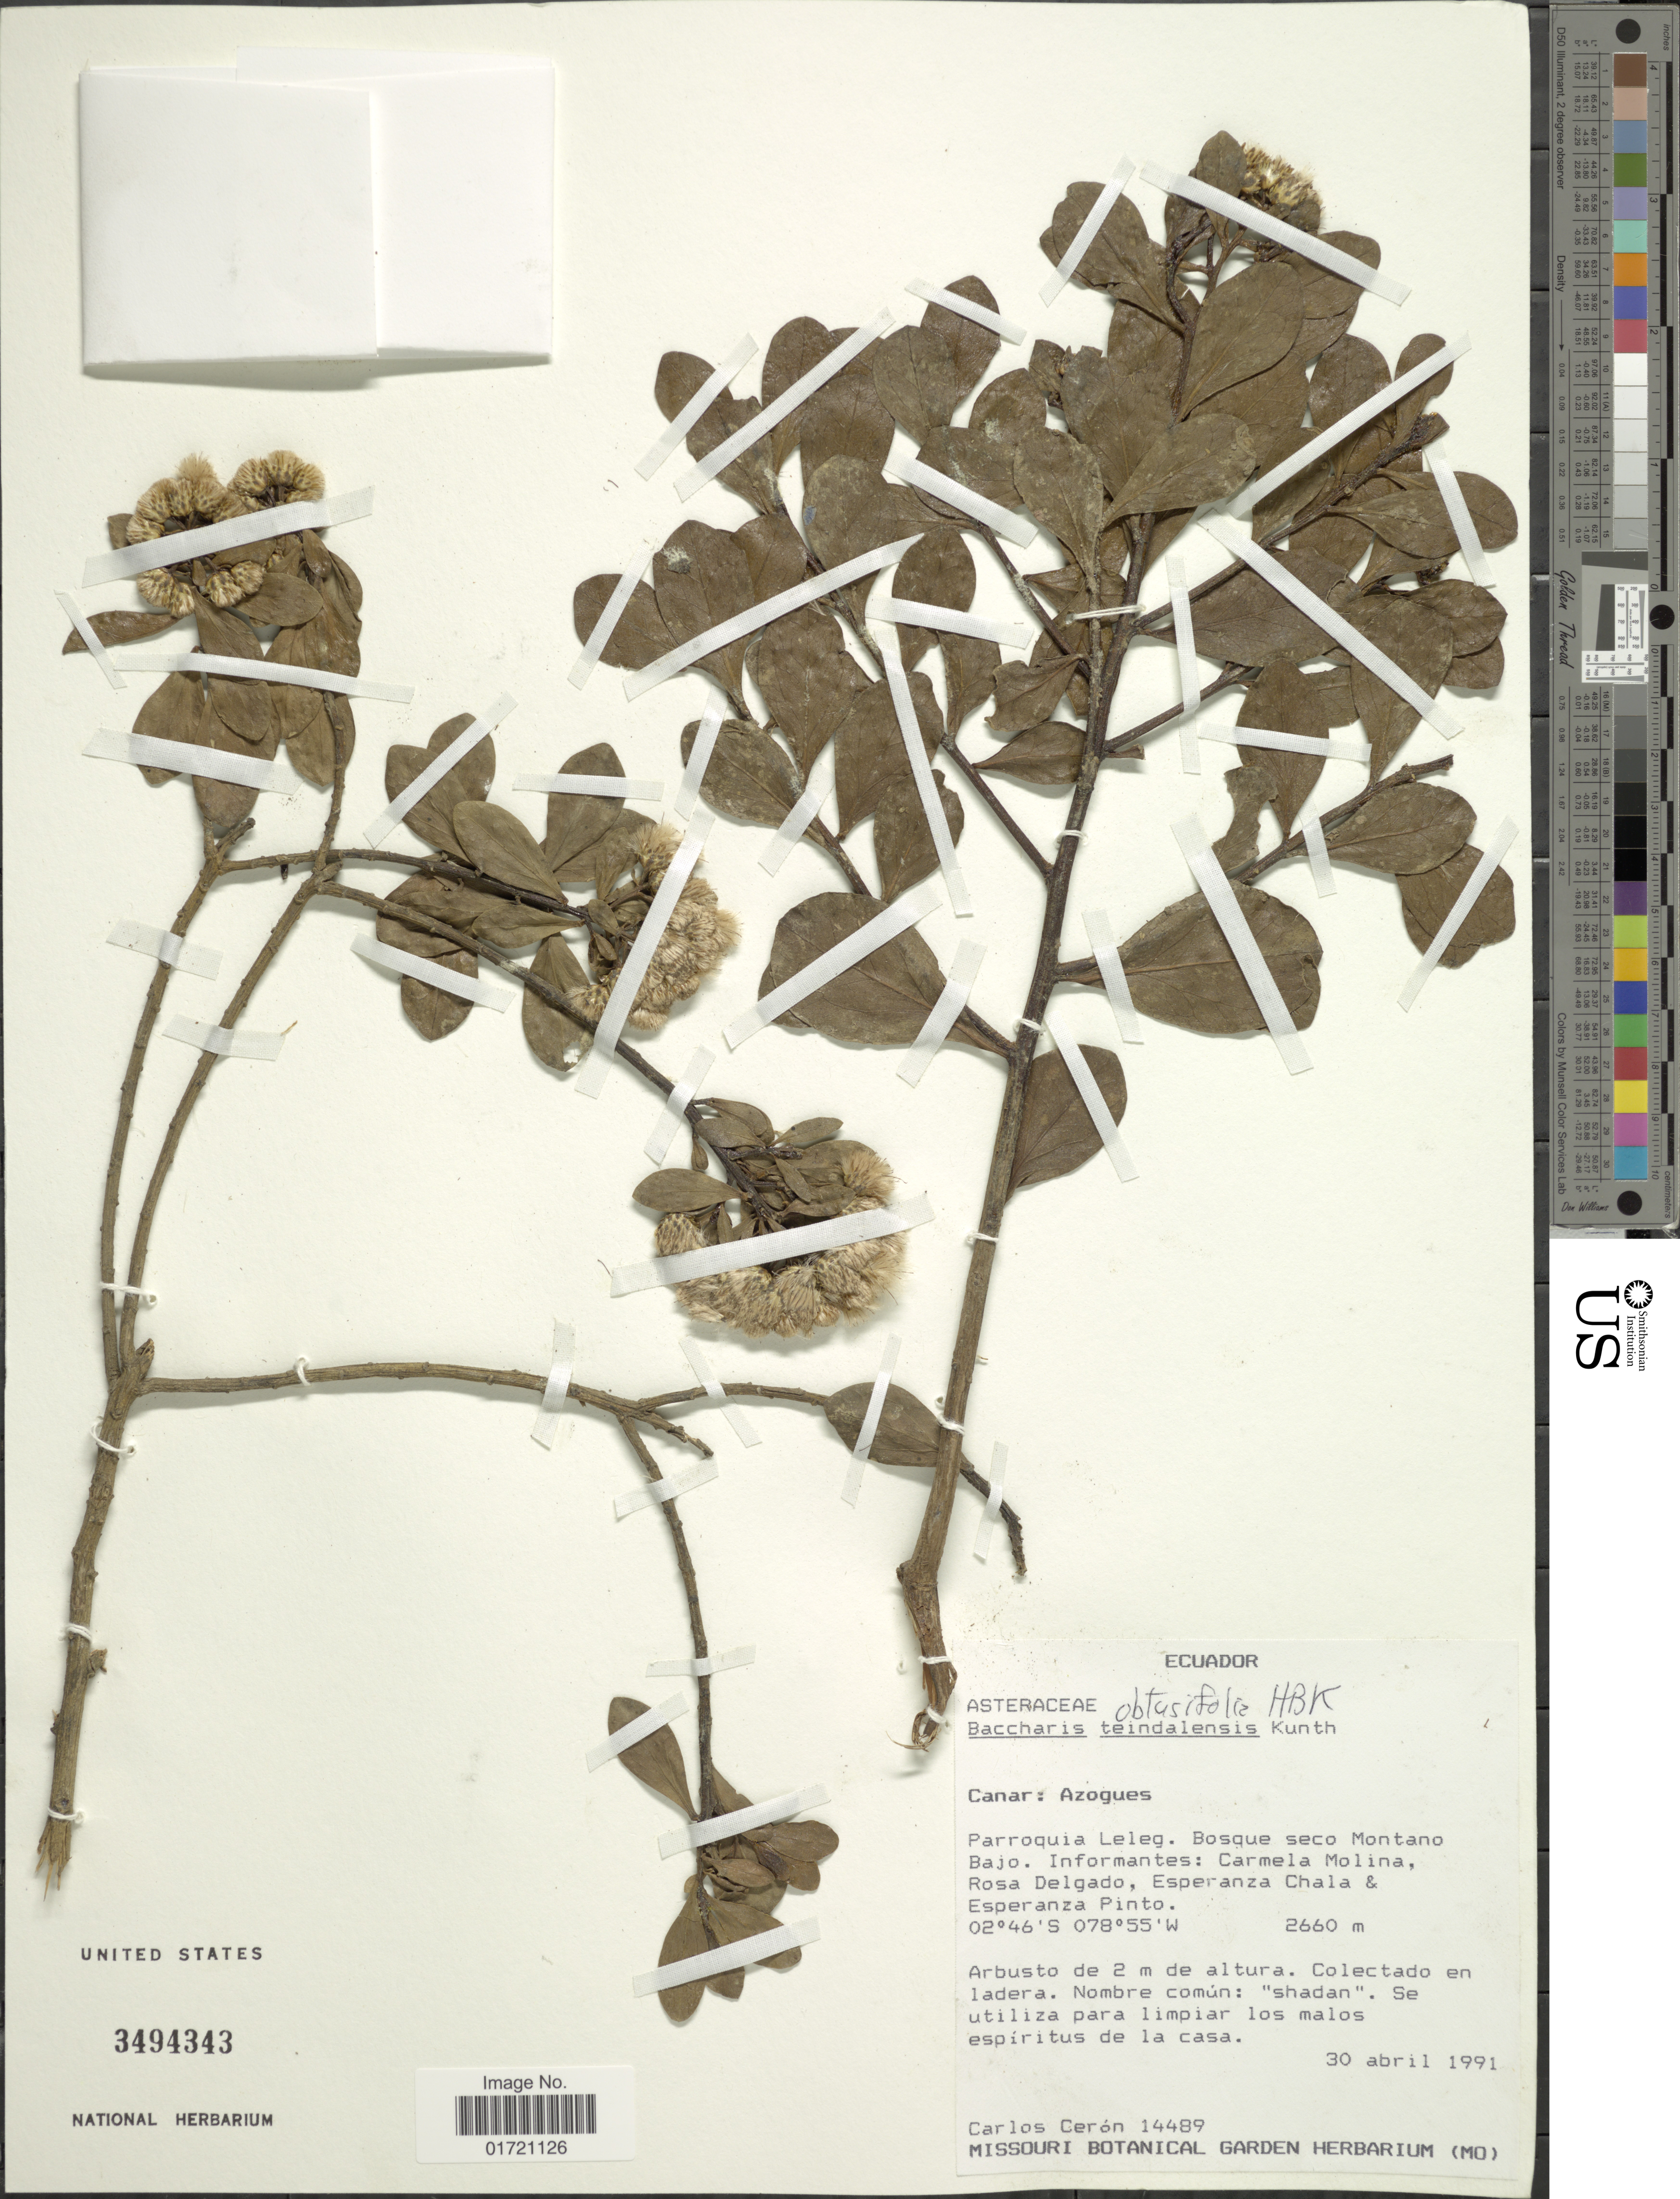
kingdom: Plantae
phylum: Tracheophyta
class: Magnoliopsida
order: Asterales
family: Asteraceae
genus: Baccharis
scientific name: Baccharis obtusifolia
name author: Kunth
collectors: C. E. Cerón M.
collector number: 14489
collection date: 1991-04-30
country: Ecuador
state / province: Cañar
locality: Canar: Azogues. Parroquia Leleg. Bosque seco Montano Bajo. Informantes: Carmela Molina, Rosa Delgado, Esperanza Chala & Esperanza Pinto.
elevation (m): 2660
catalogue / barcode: US 3494343